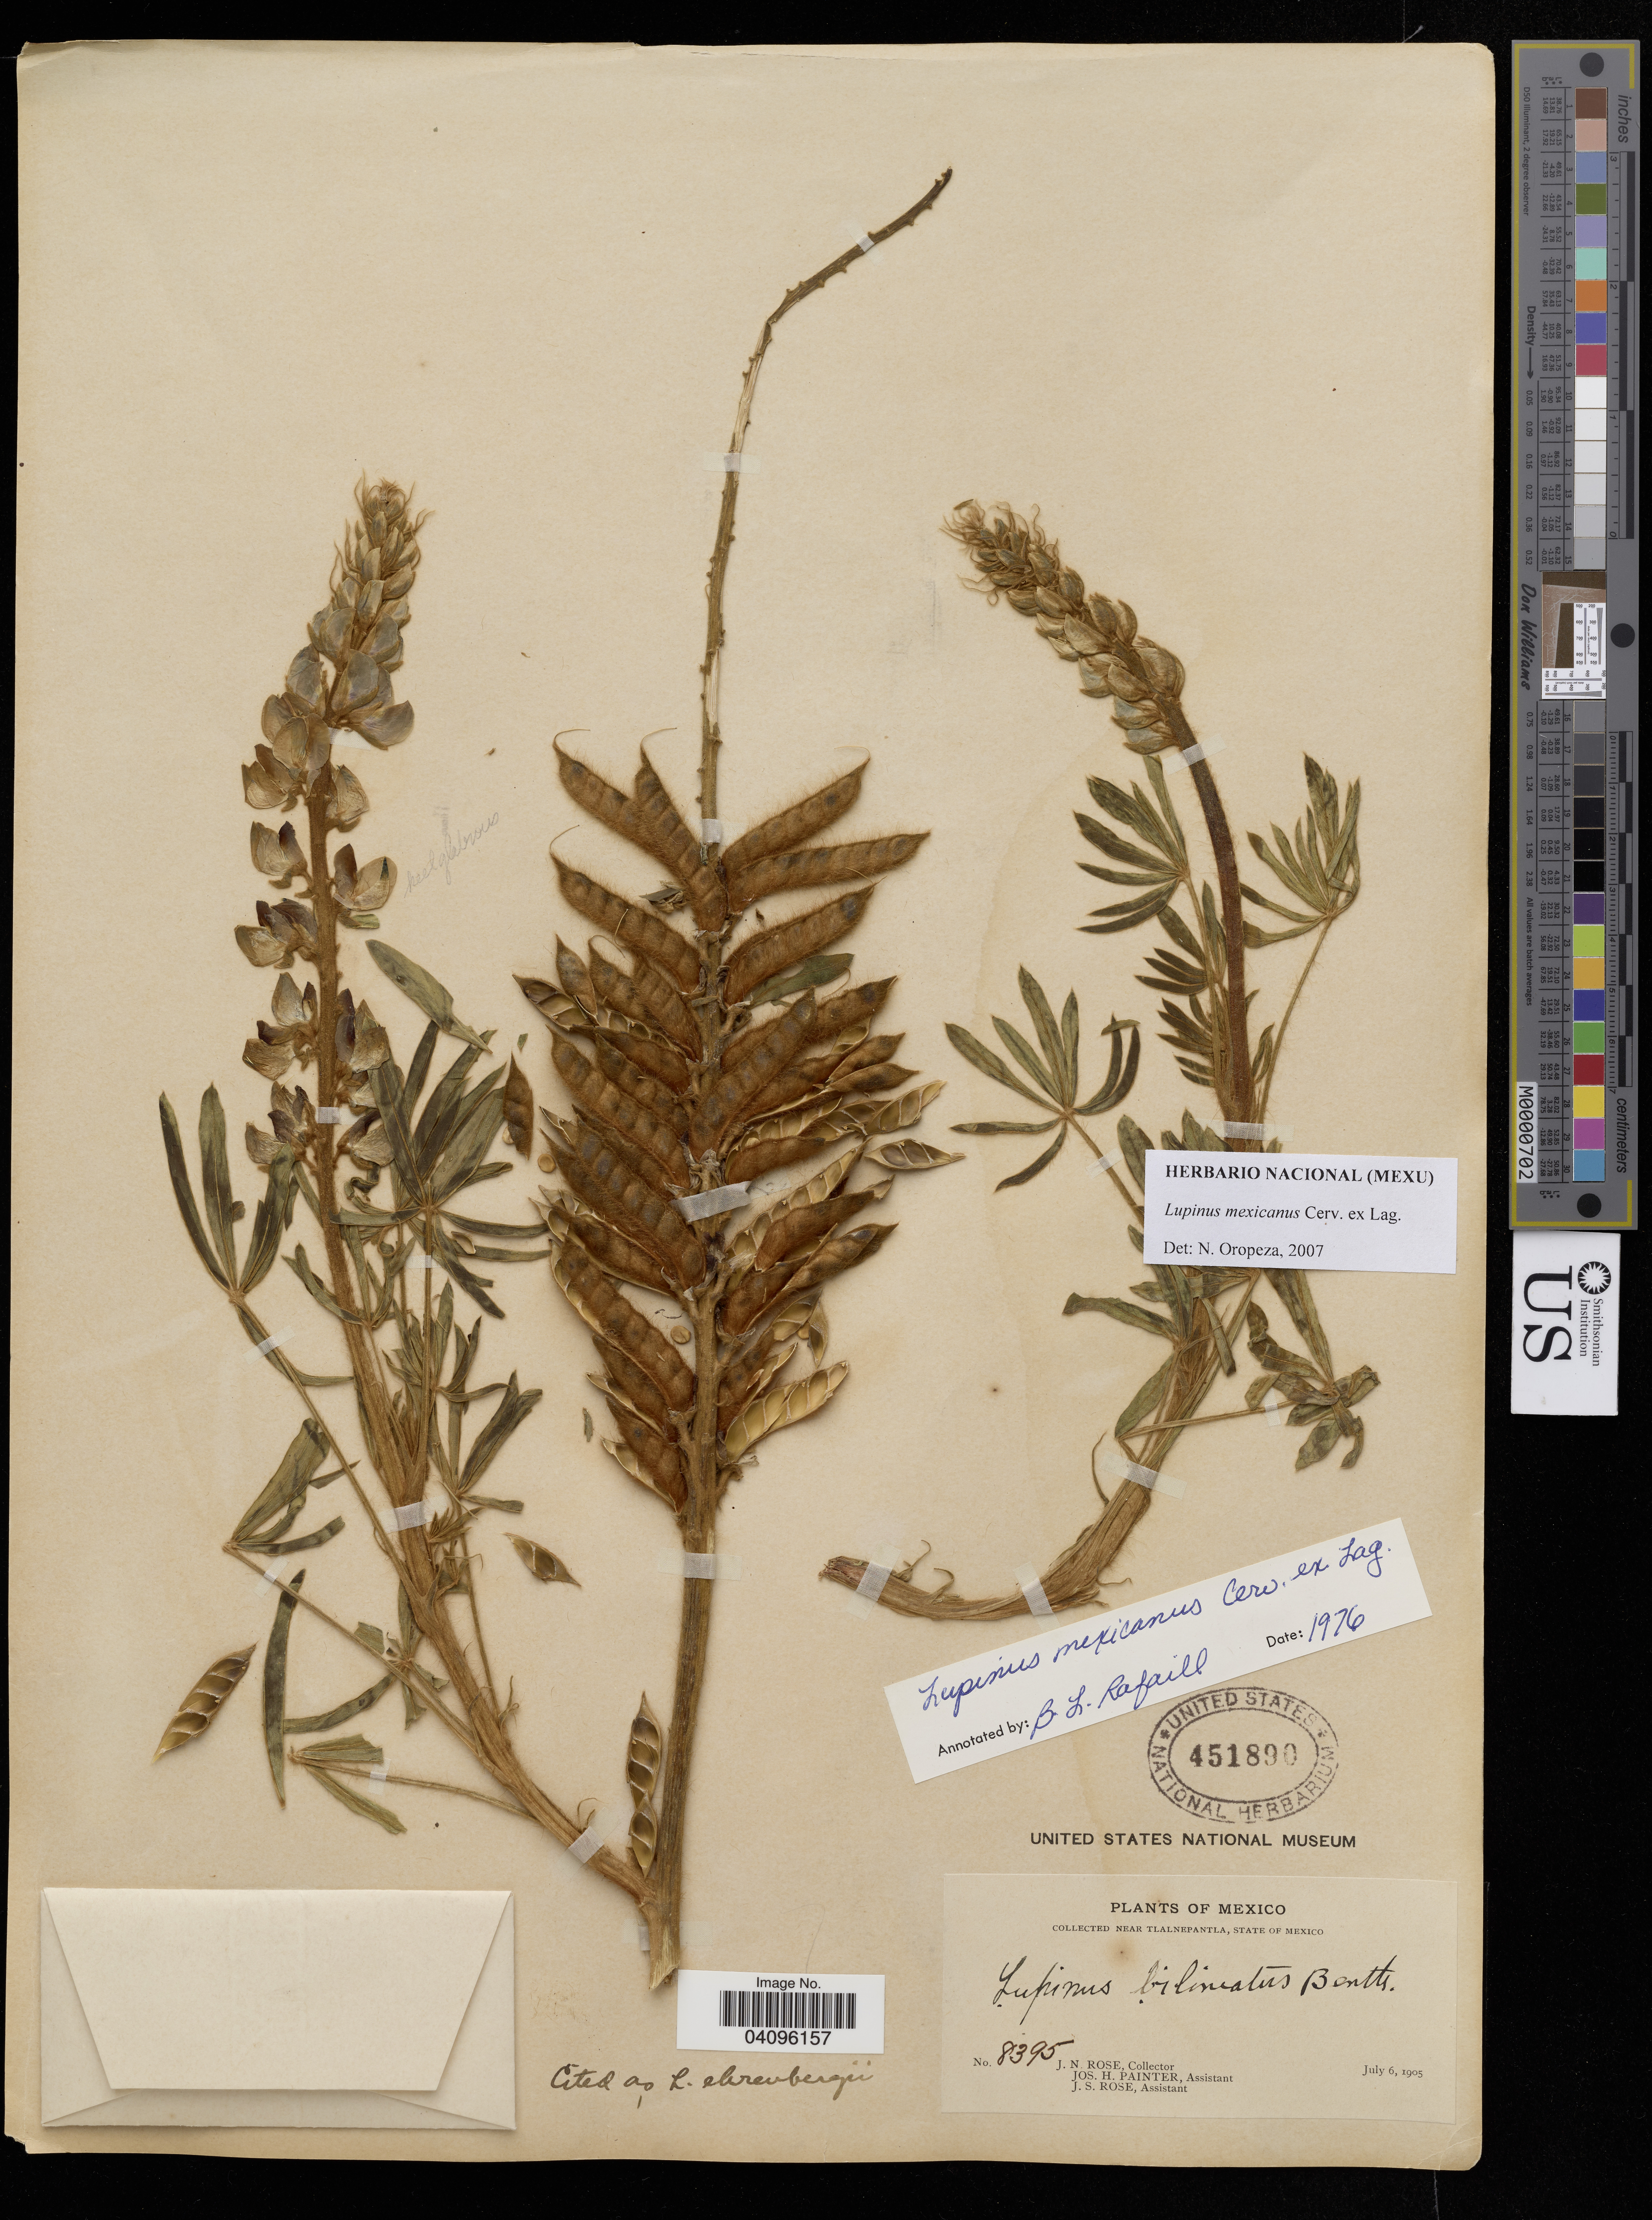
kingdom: Plantae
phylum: Tracheophyta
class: Magnoliopsida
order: Fabales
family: Fabaceae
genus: Lupinus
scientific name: Lupinus mexicanus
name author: Cerv. ex Lag.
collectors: J. N. Rose, J. H. Painter & J. S. Rose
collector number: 8395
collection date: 1905-07-06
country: Mexico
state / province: México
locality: Near Tlalnepantla, State of Mexico.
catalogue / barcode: US 451890